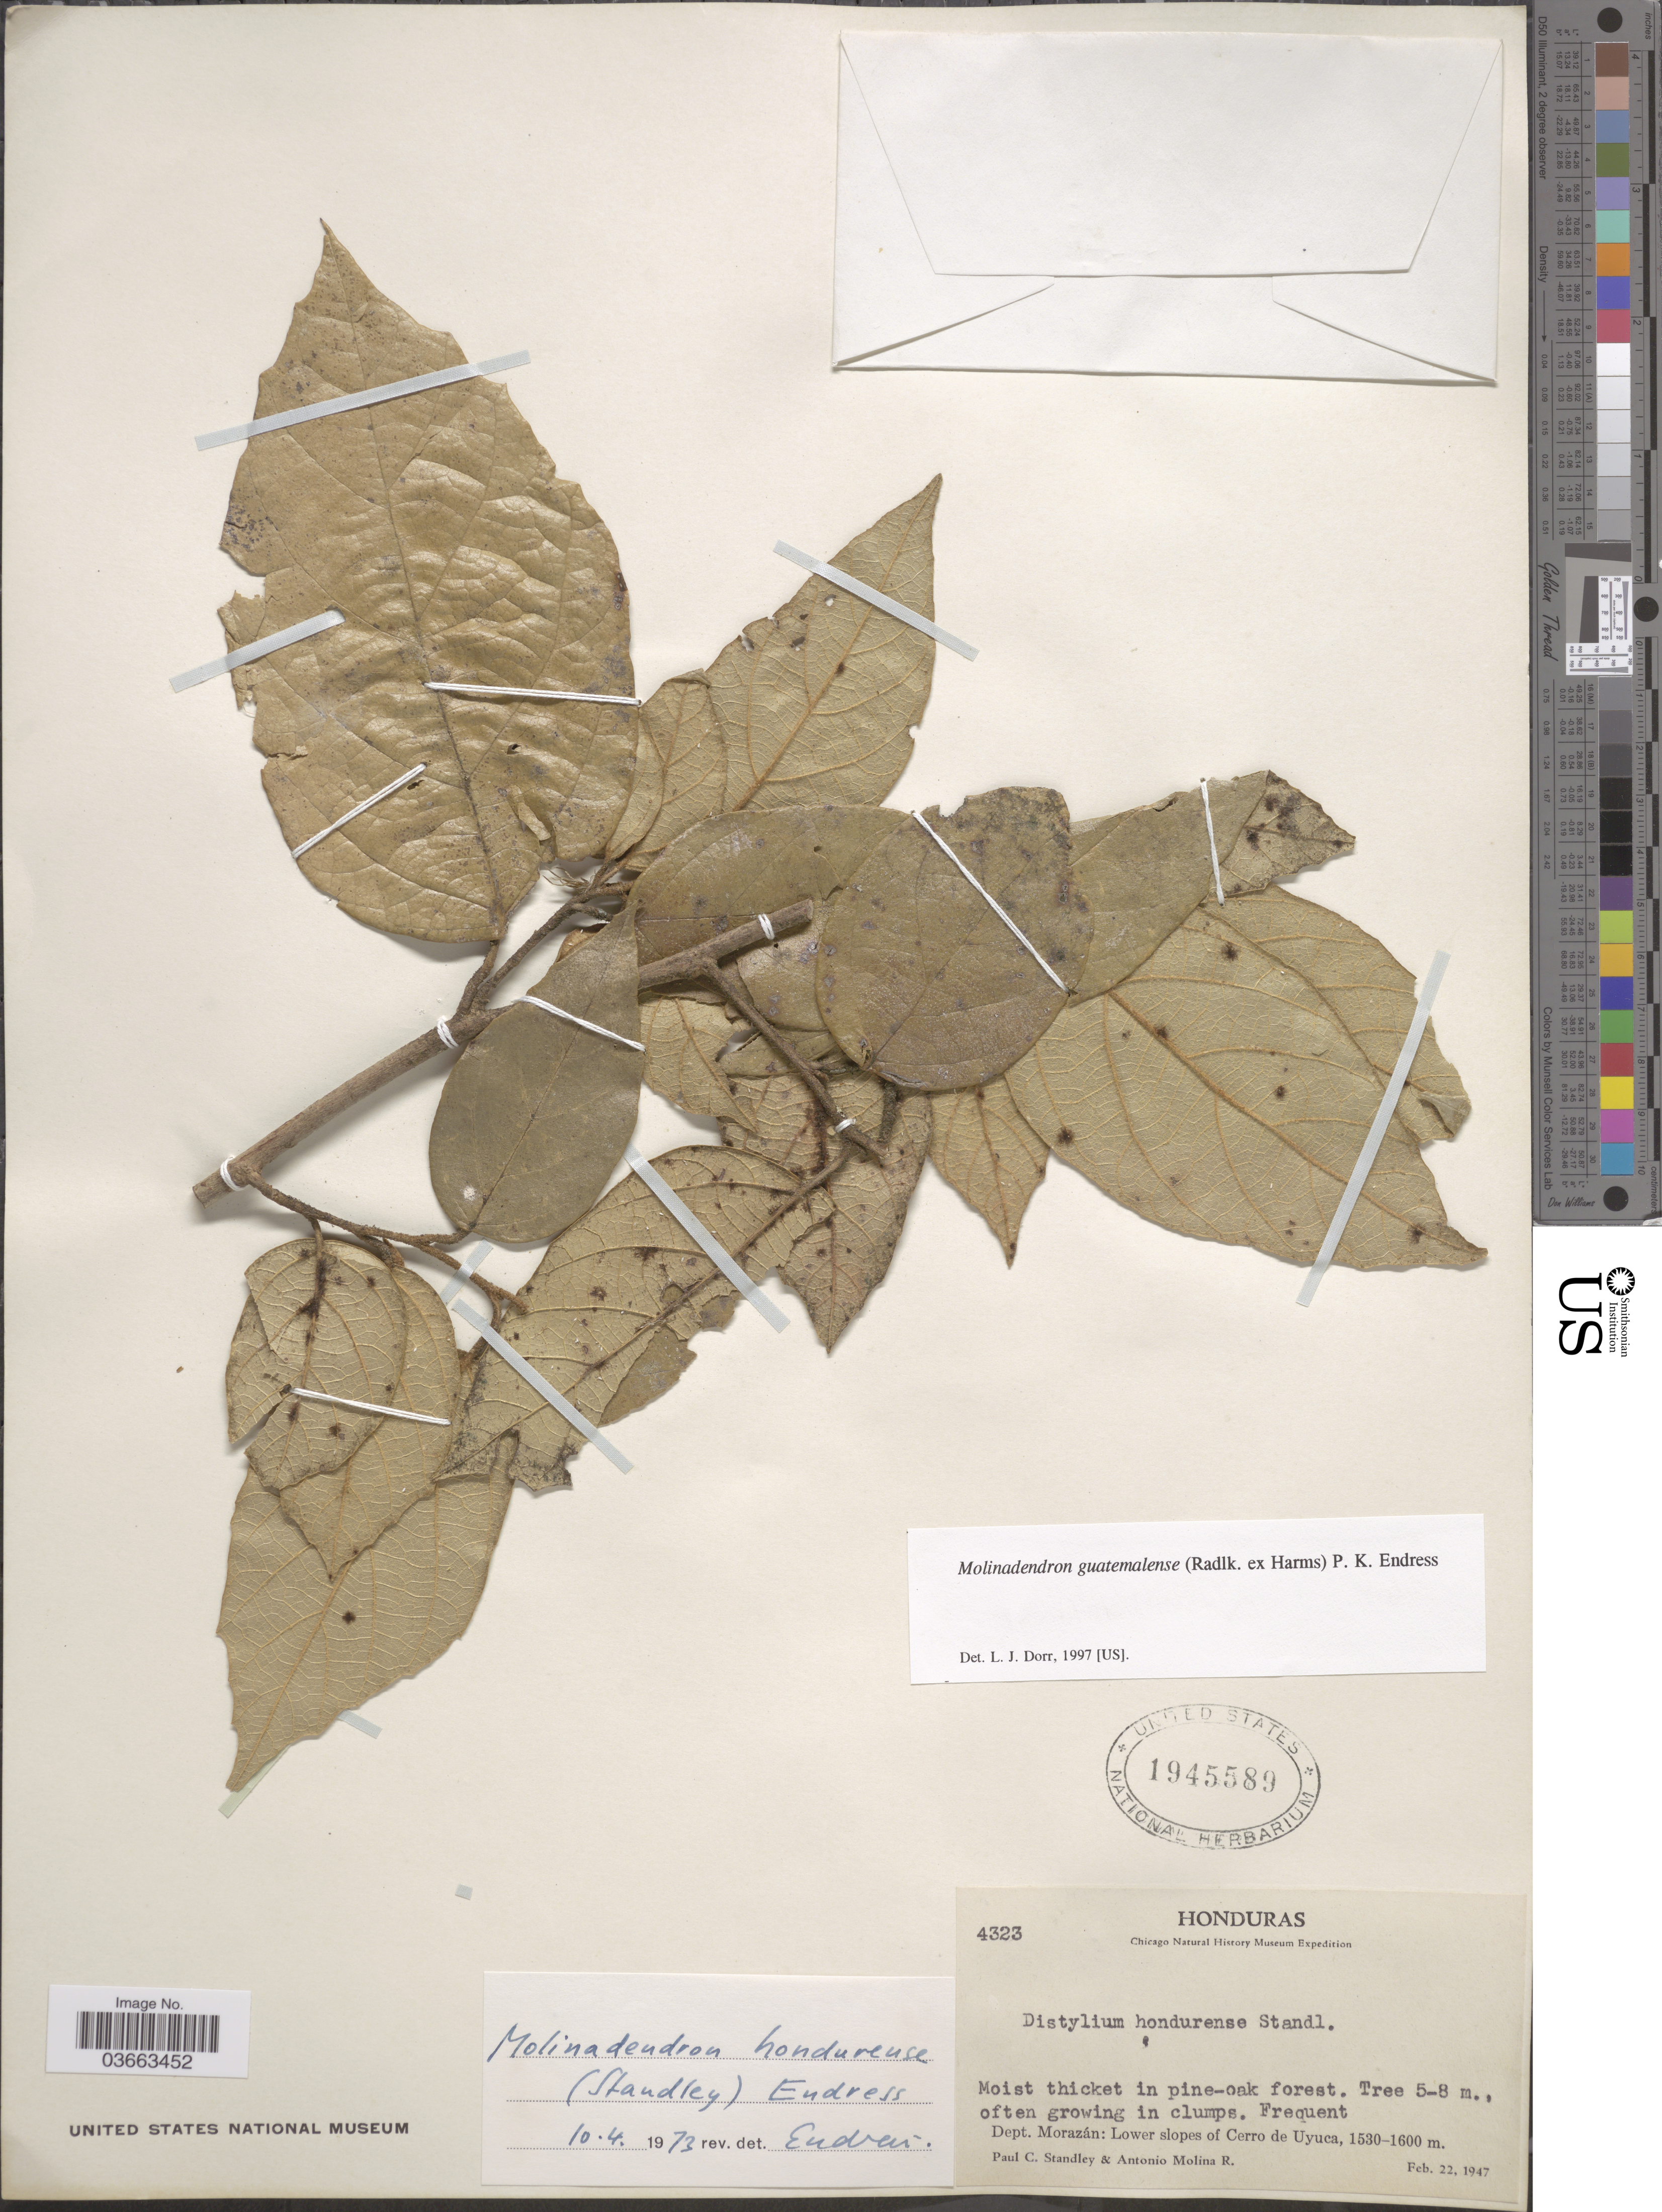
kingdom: Plantae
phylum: Tracheophyta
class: Magnoliopsida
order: Saxifragales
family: Hamamelidaceae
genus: Molinadendron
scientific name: Molinadendron guatemalense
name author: (Harms)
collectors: P. C. Standley & A. Molina R.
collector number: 4323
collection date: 1947-02-22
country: Honduras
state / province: Fco. Morazán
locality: Dept. Morazán: Lower slopes of Cerro de Uyuca.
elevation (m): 1530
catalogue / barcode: US 1945589